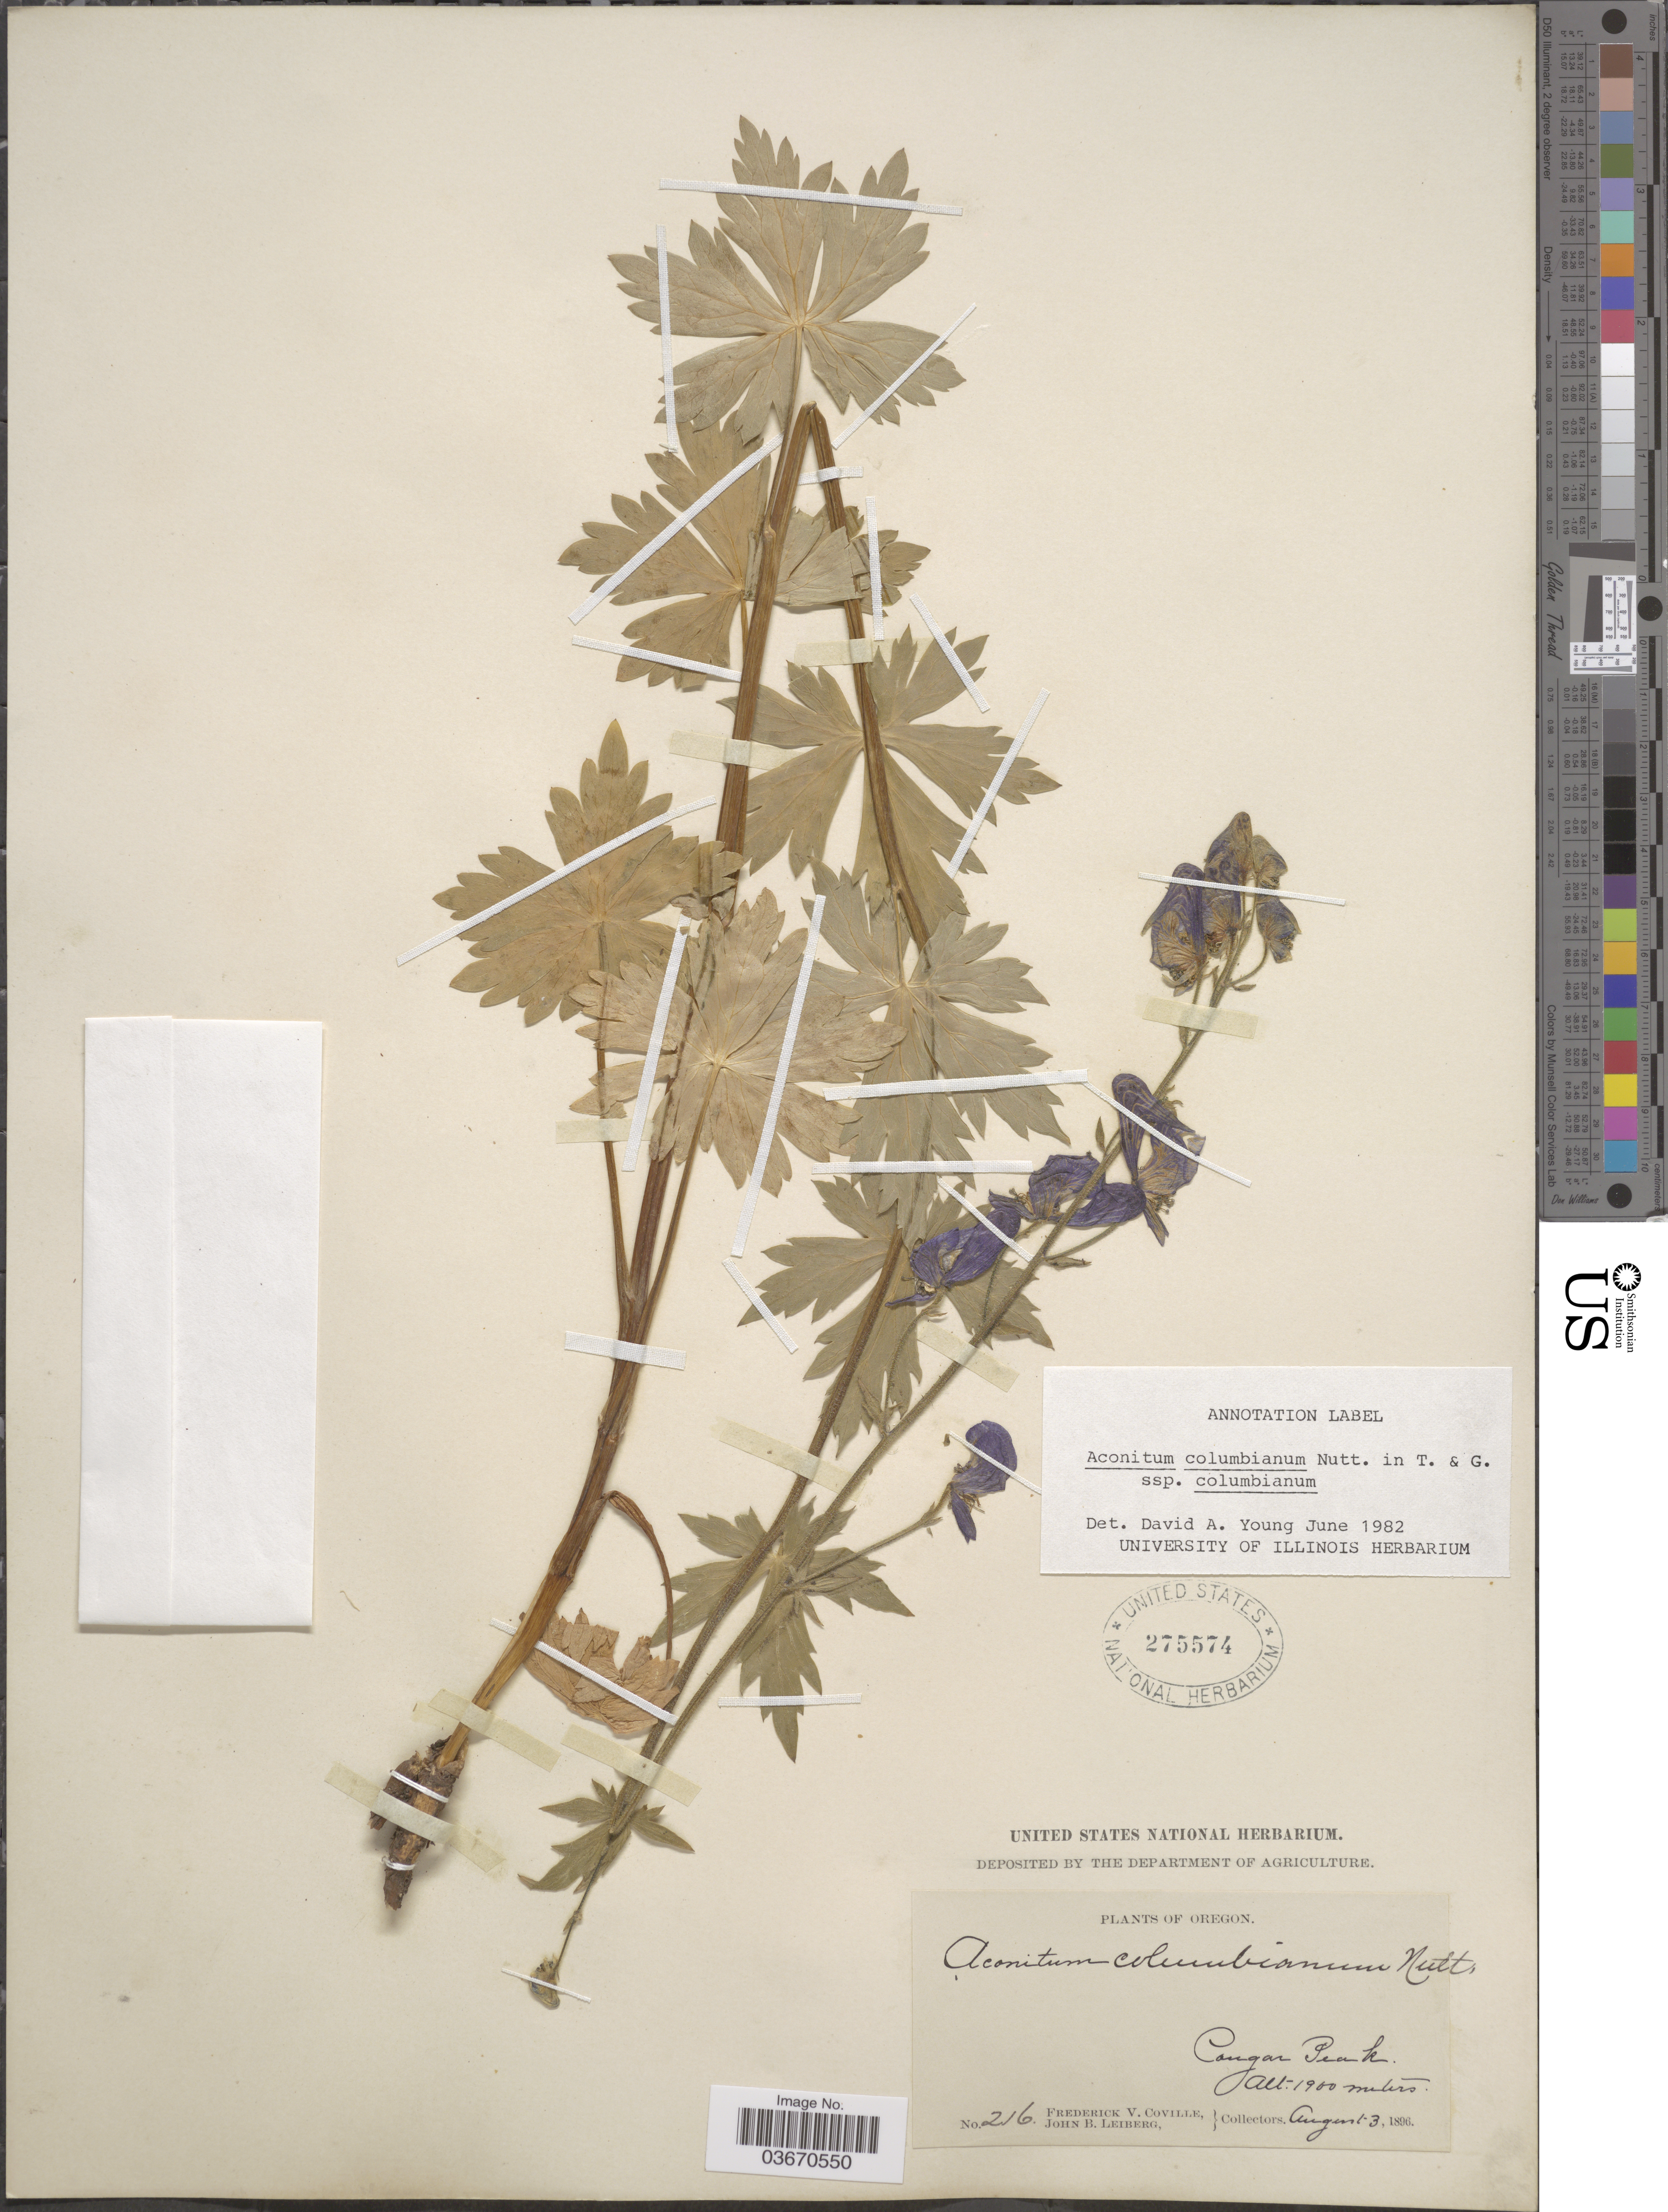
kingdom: Plantae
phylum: Tracheophyta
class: Magnoliopsida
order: Ranunculales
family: Ranunculaceae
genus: Aconitum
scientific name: Aconitum columbianum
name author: Nutt.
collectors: F. V. Coville & J. B. Leiberg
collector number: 216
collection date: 1896-08-03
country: United States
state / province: Oregon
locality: Cougar Peak.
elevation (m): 1900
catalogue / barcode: US 275574